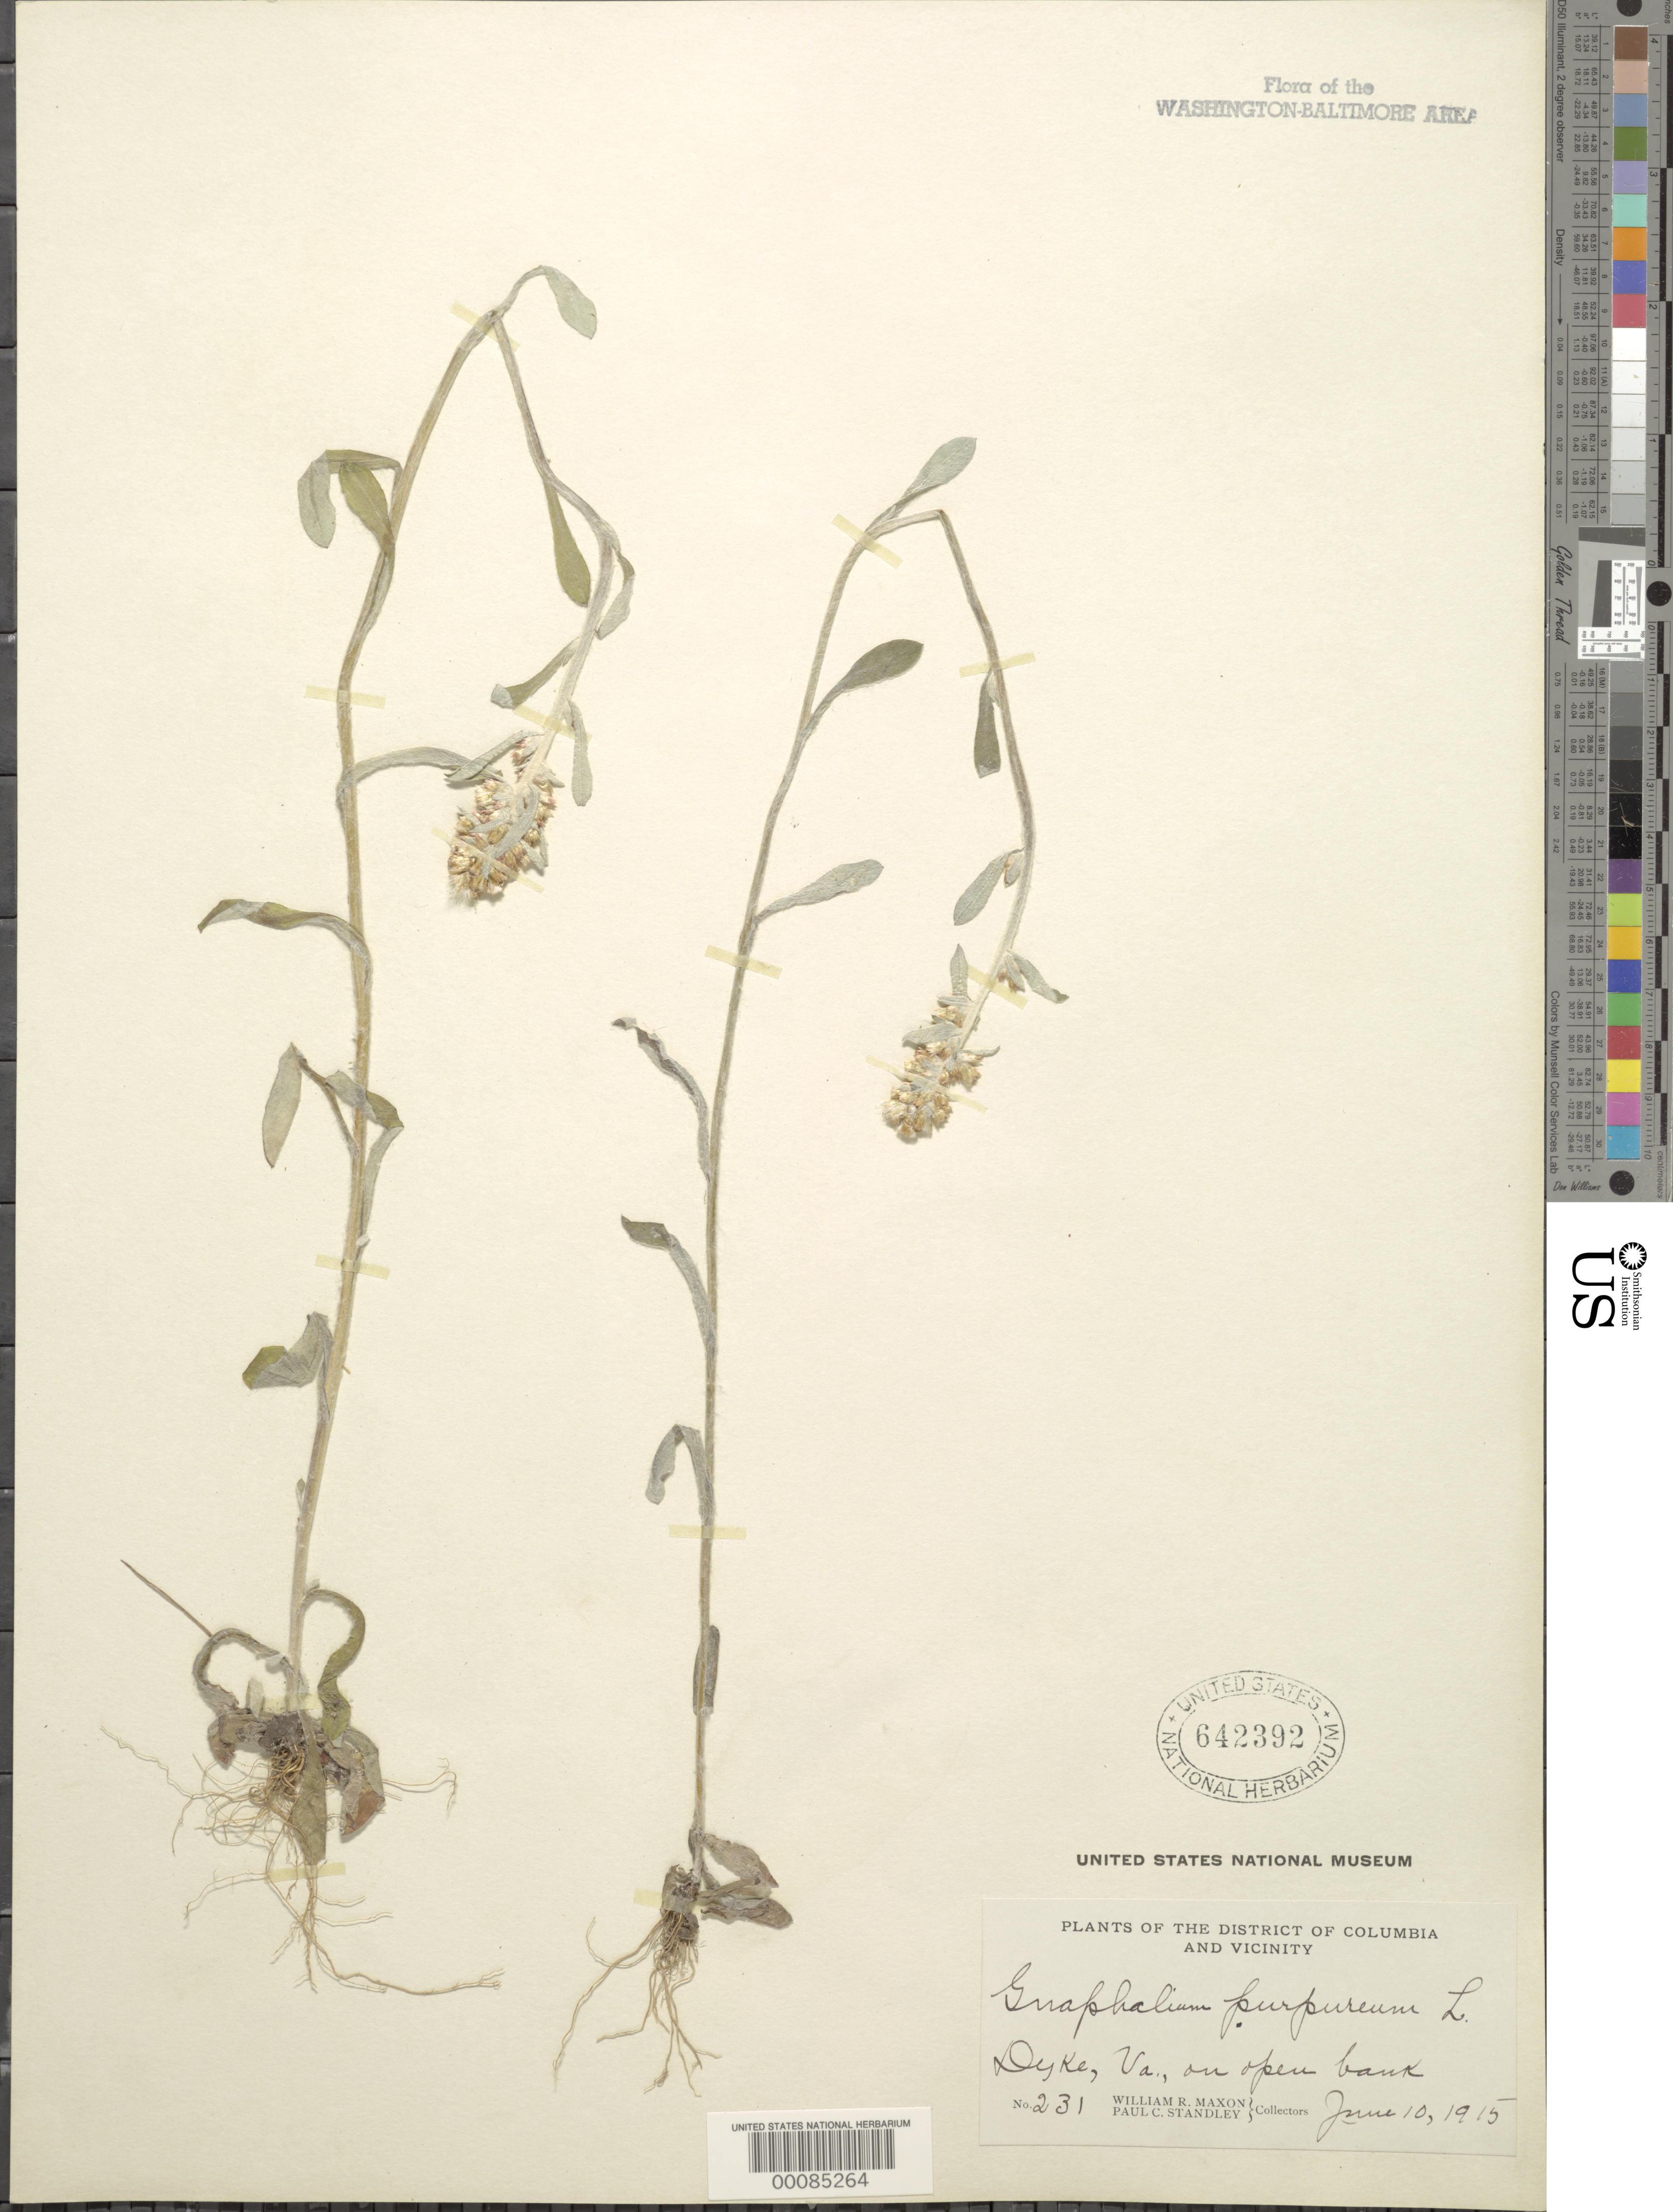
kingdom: Plantae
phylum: Tracheophyta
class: Magnoliopsida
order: Asterales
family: Asteraceae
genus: Gamochaeta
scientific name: Gamochaeta purpurea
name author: (L.) Cabrera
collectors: W. R. Maxon & P. C. Standley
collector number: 231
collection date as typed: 10 Jun 1915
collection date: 1915-06-10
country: United States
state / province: Virginia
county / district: Fairfax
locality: Dyke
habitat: Open bank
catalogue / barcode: US 642392